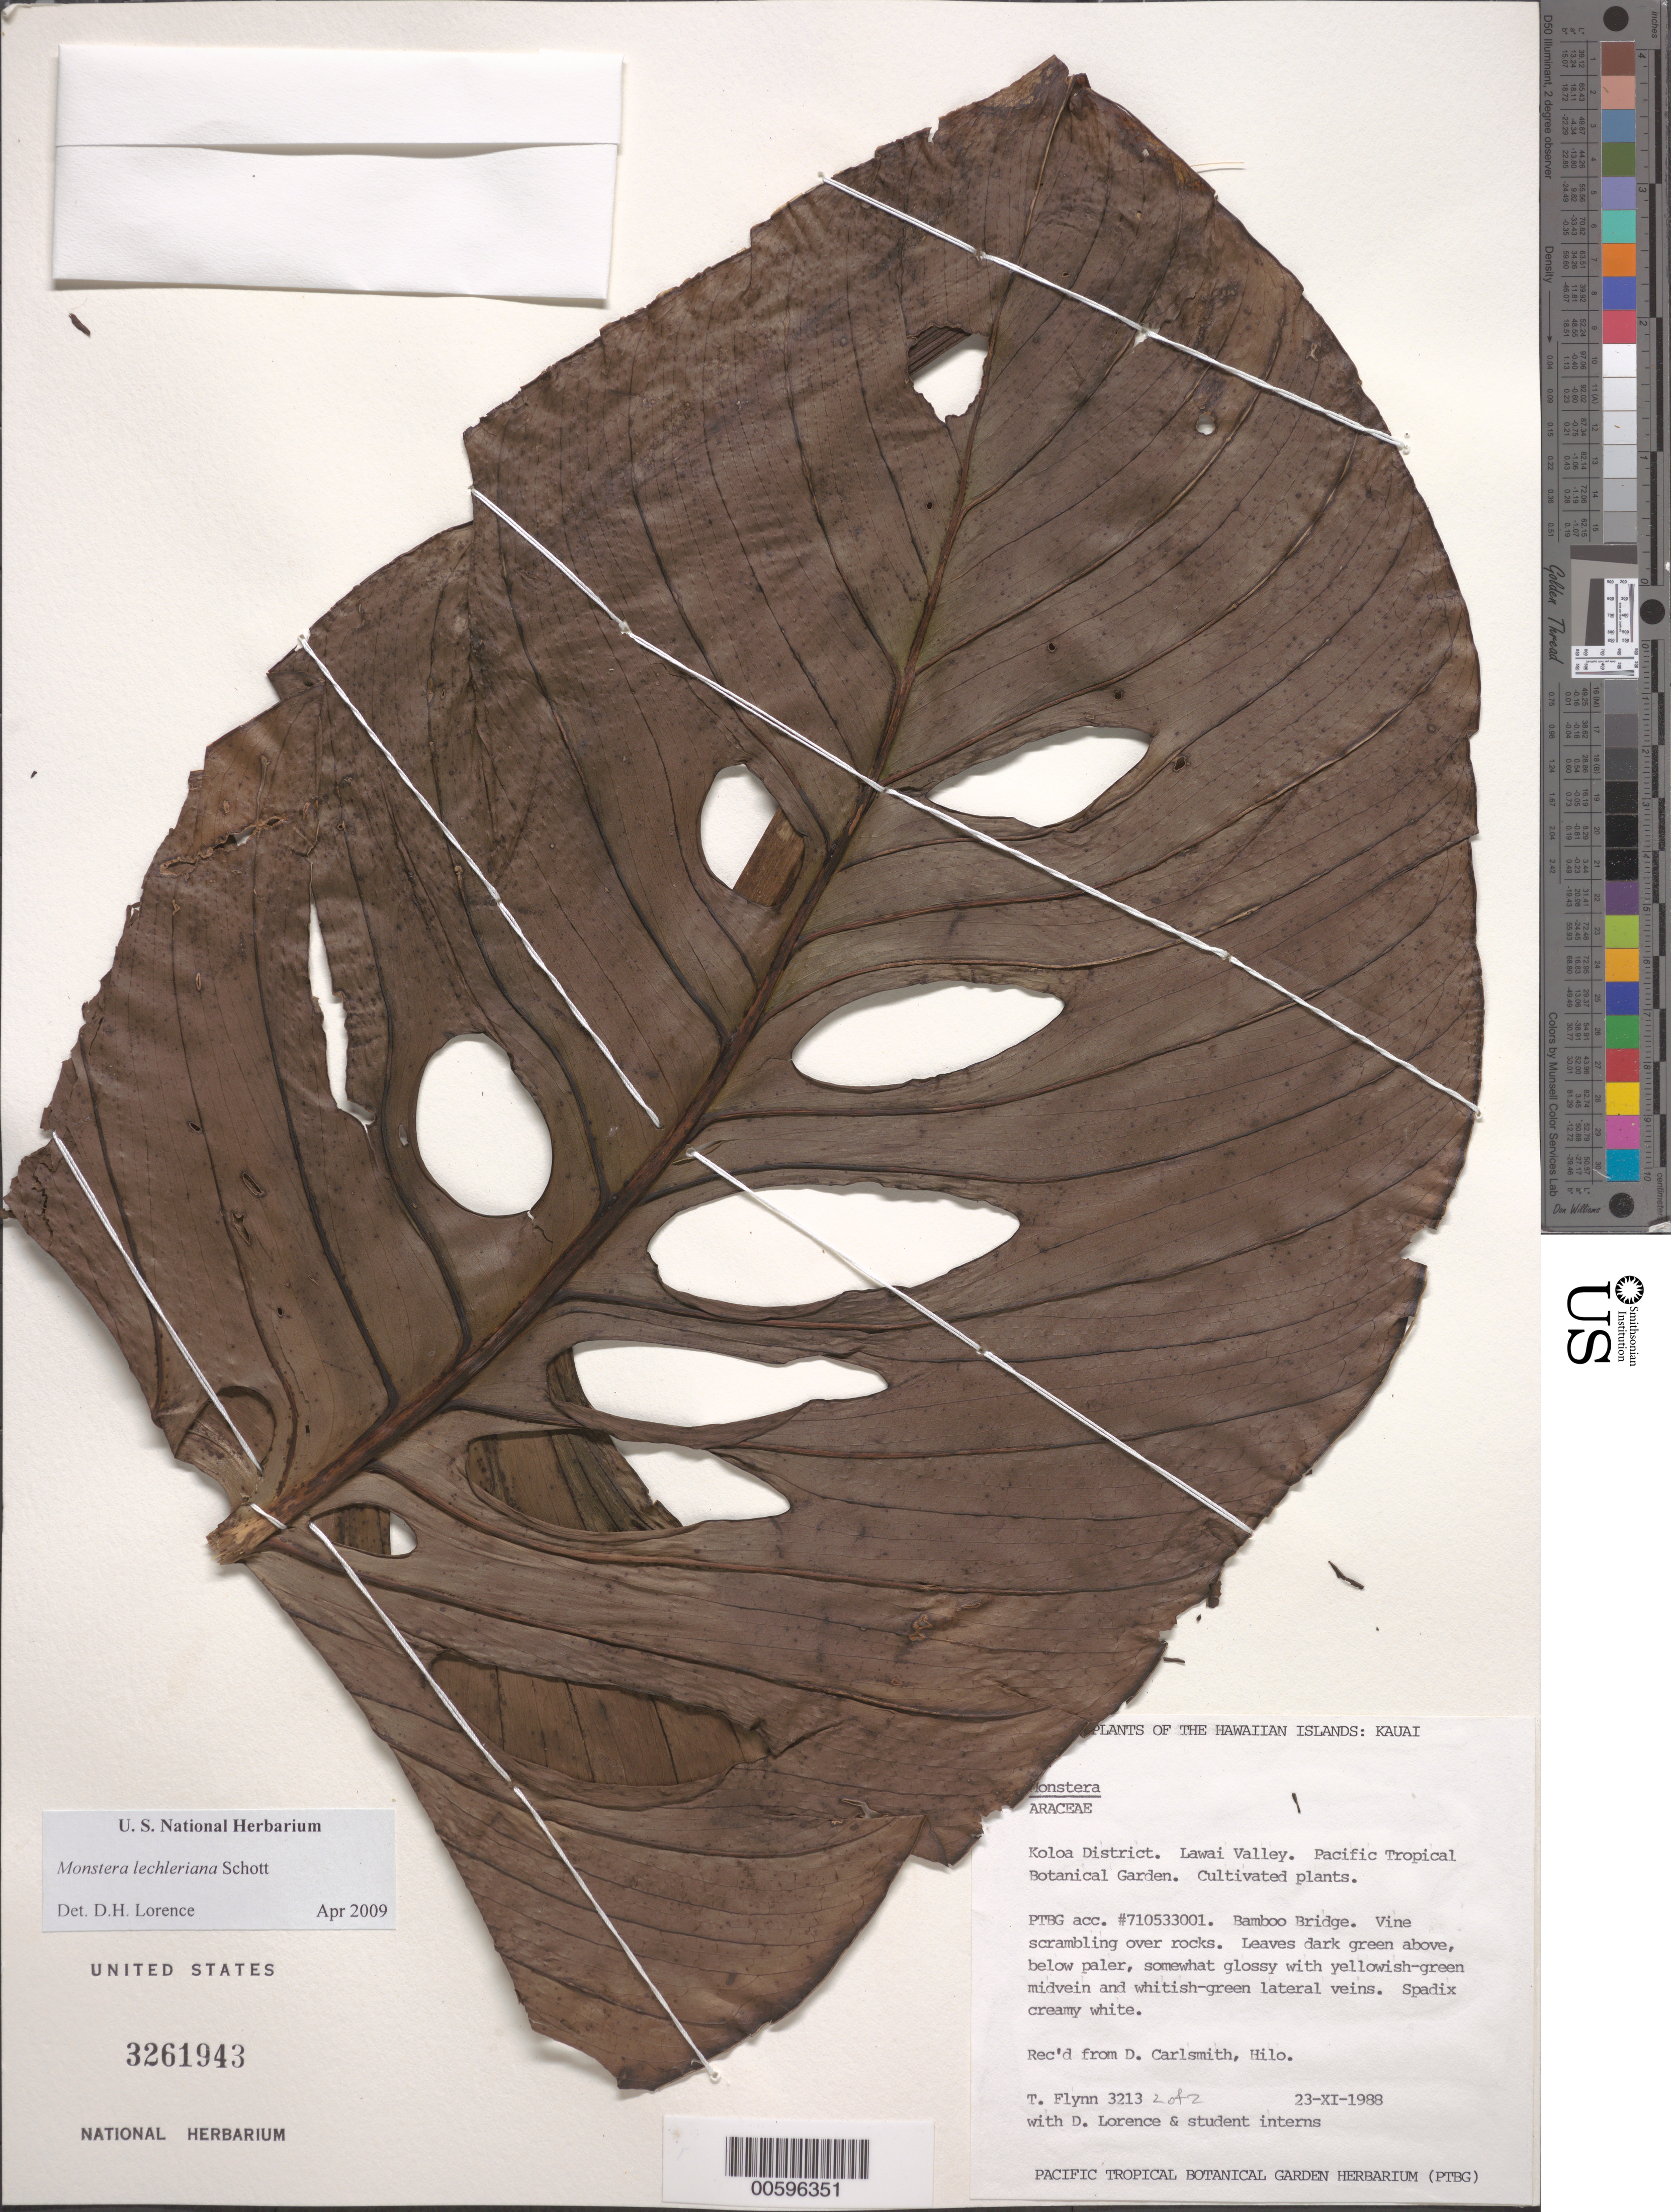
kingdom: Plantae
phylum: Tracheophyta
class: Liliopsida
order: Alismatales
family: Araceae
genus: Monstera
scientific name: Monstera lechleriana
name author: Schott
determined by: Lorence, David H., (PTBG), National Tropical Botanical Garden (UNITED STATES)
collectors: T. W. Flynn, D. Lorence & Student Interns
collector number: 3213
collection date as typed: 23 Nov 1988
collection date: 1988-11-23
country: United States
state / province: Hawaii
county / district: Kauai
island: Kaua'i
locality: Lawai Valley. Pacific Tropical Botanical Garden.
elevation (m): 0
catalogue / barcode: US 3261943